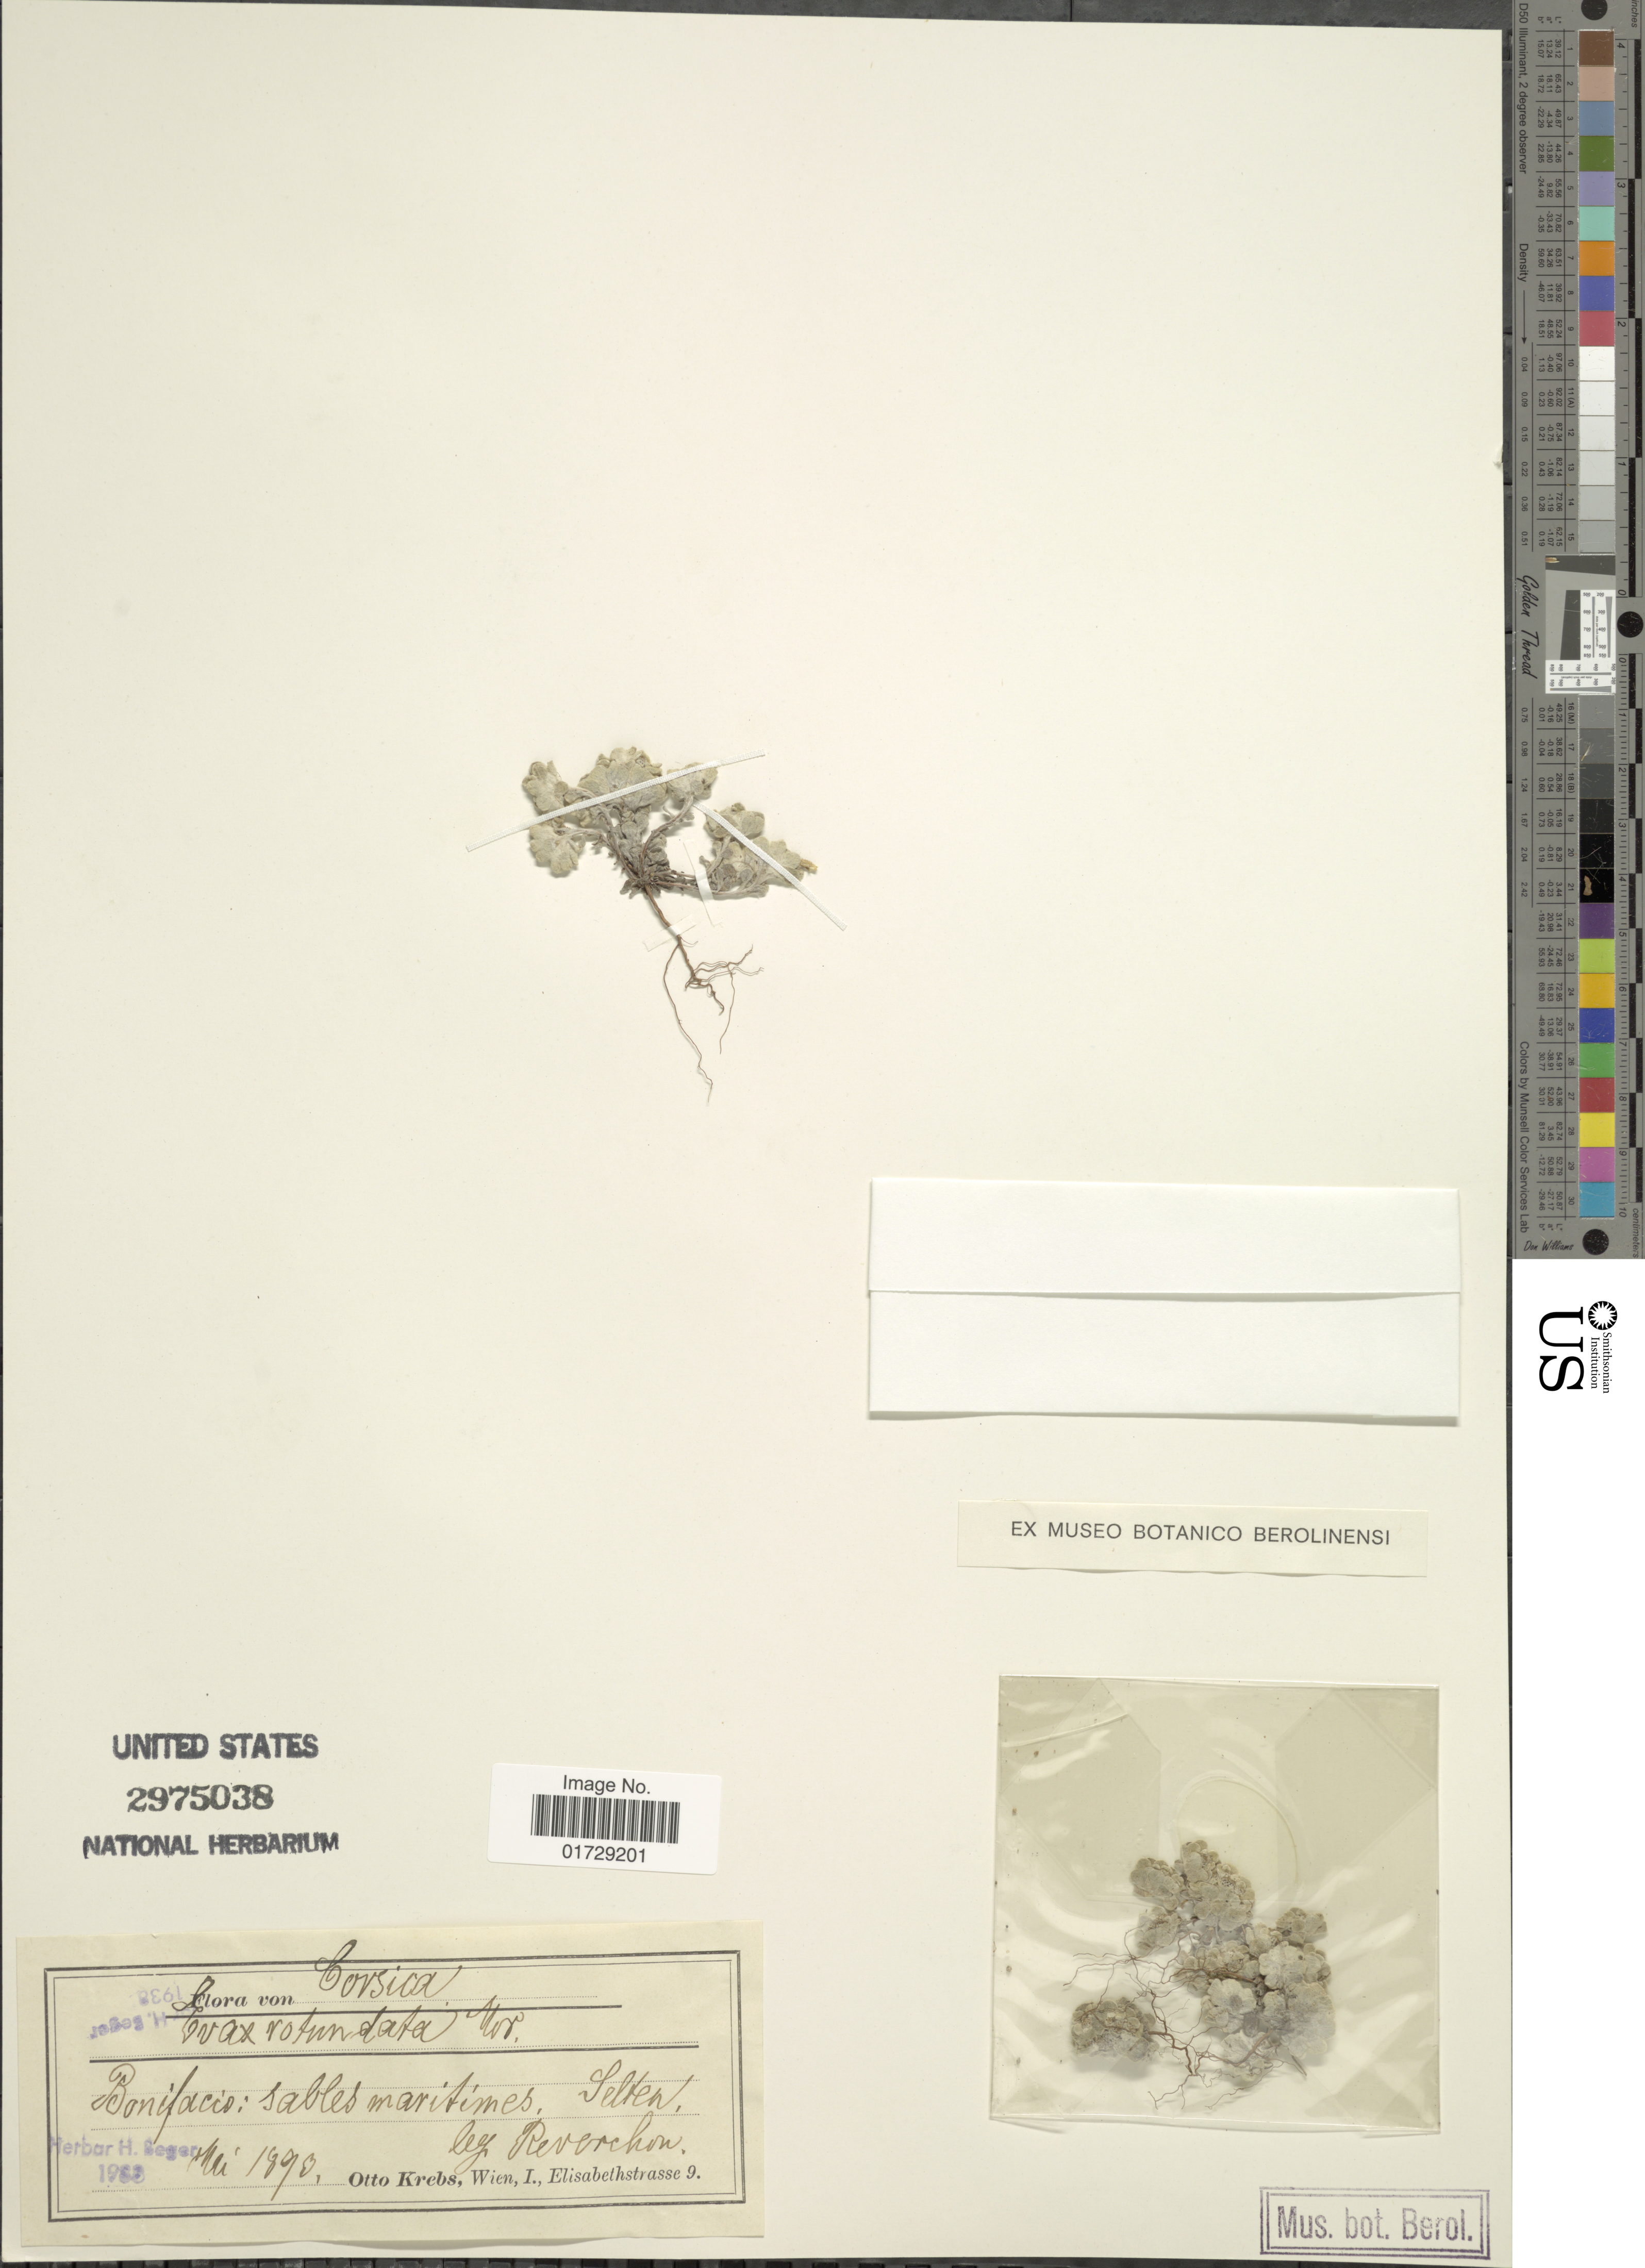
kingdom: Plantae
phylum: Tracheophyta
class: Magnoliopsida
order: Asterales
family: Asteraceae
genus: Evax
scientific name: Evax rotundata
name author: Moris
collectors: -. Reverchon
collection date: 1890-05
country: France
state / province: Corsica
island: Corse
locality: Bonifacio: sables maritimes. Selten.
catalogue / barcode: US 2975038